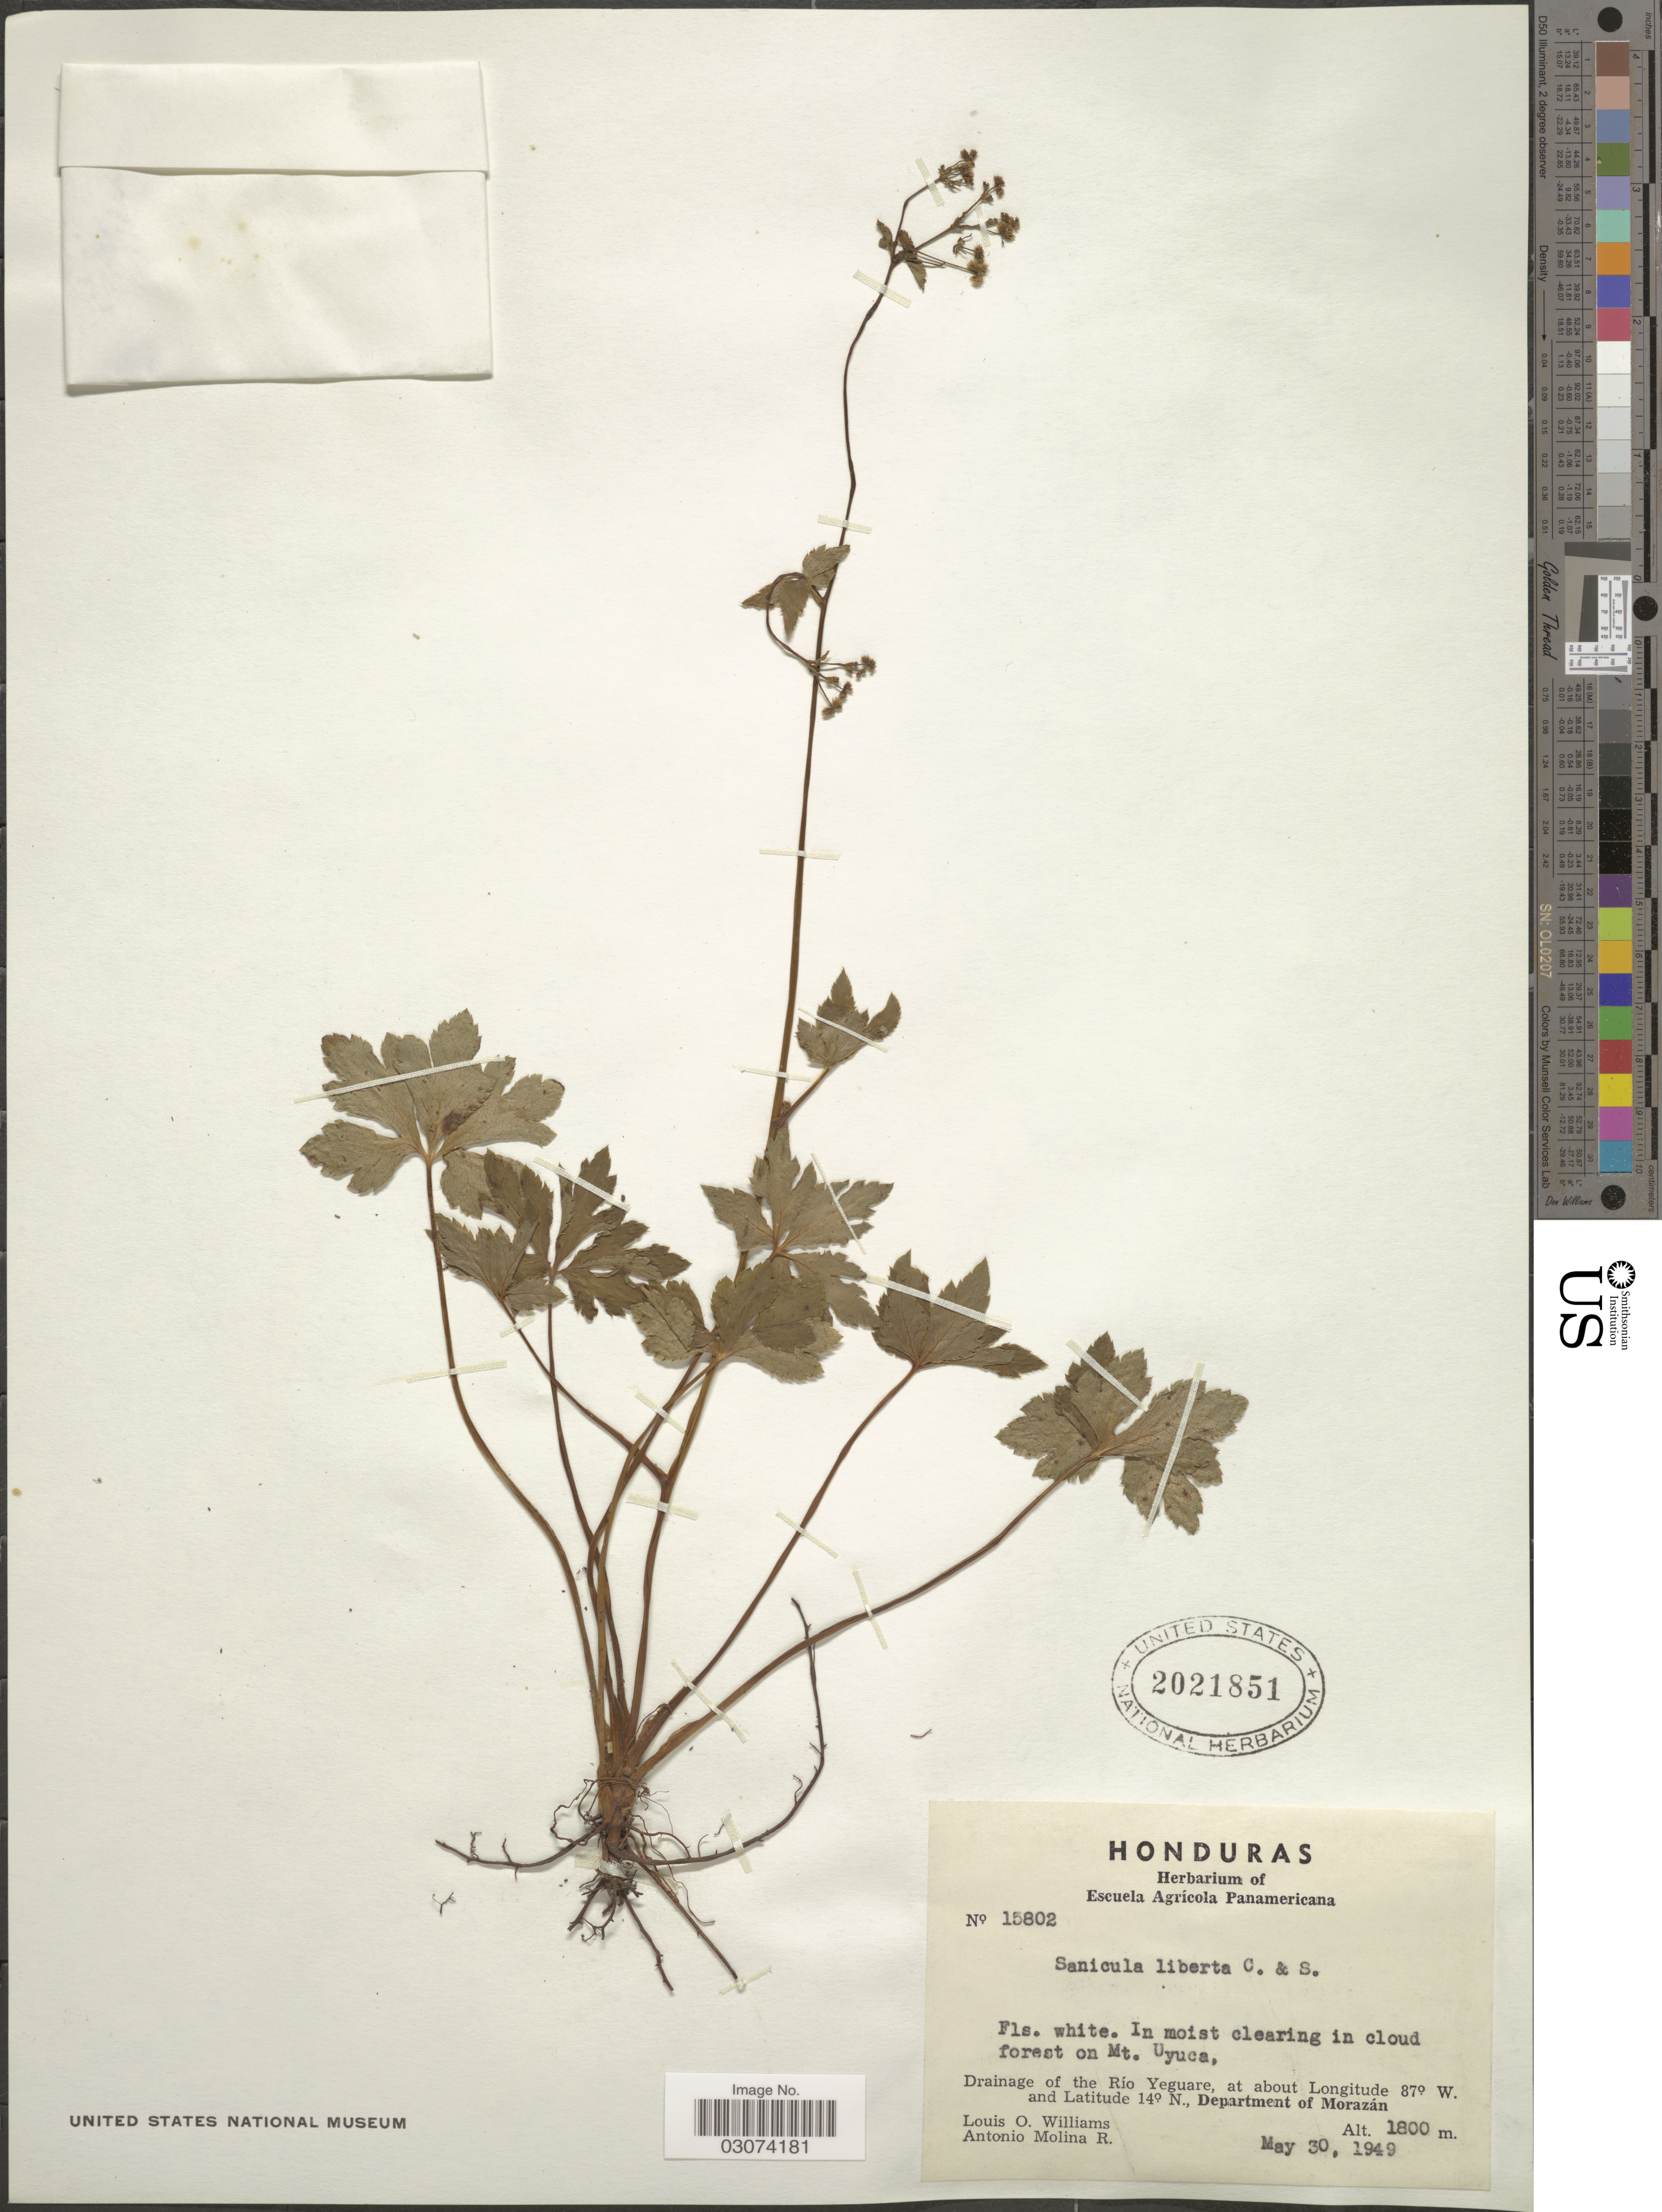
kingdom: Plantae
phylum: Tracheophyta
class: Magnoliopsida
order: Apiales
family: Apiaceae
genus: Sanicula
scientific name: Sanicula liberta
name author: Cham. & Schltdl.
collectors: L. O. Williams & A. Molina R.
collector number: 15802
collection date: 1949-05-30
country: Honduras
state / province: Fco. Morazán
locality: In moist clearing in cloud forest on Mt. Uyuca. Drainage of the Río Yeguare, Department of Morazán.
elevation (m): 1800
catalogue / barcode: US 2021851